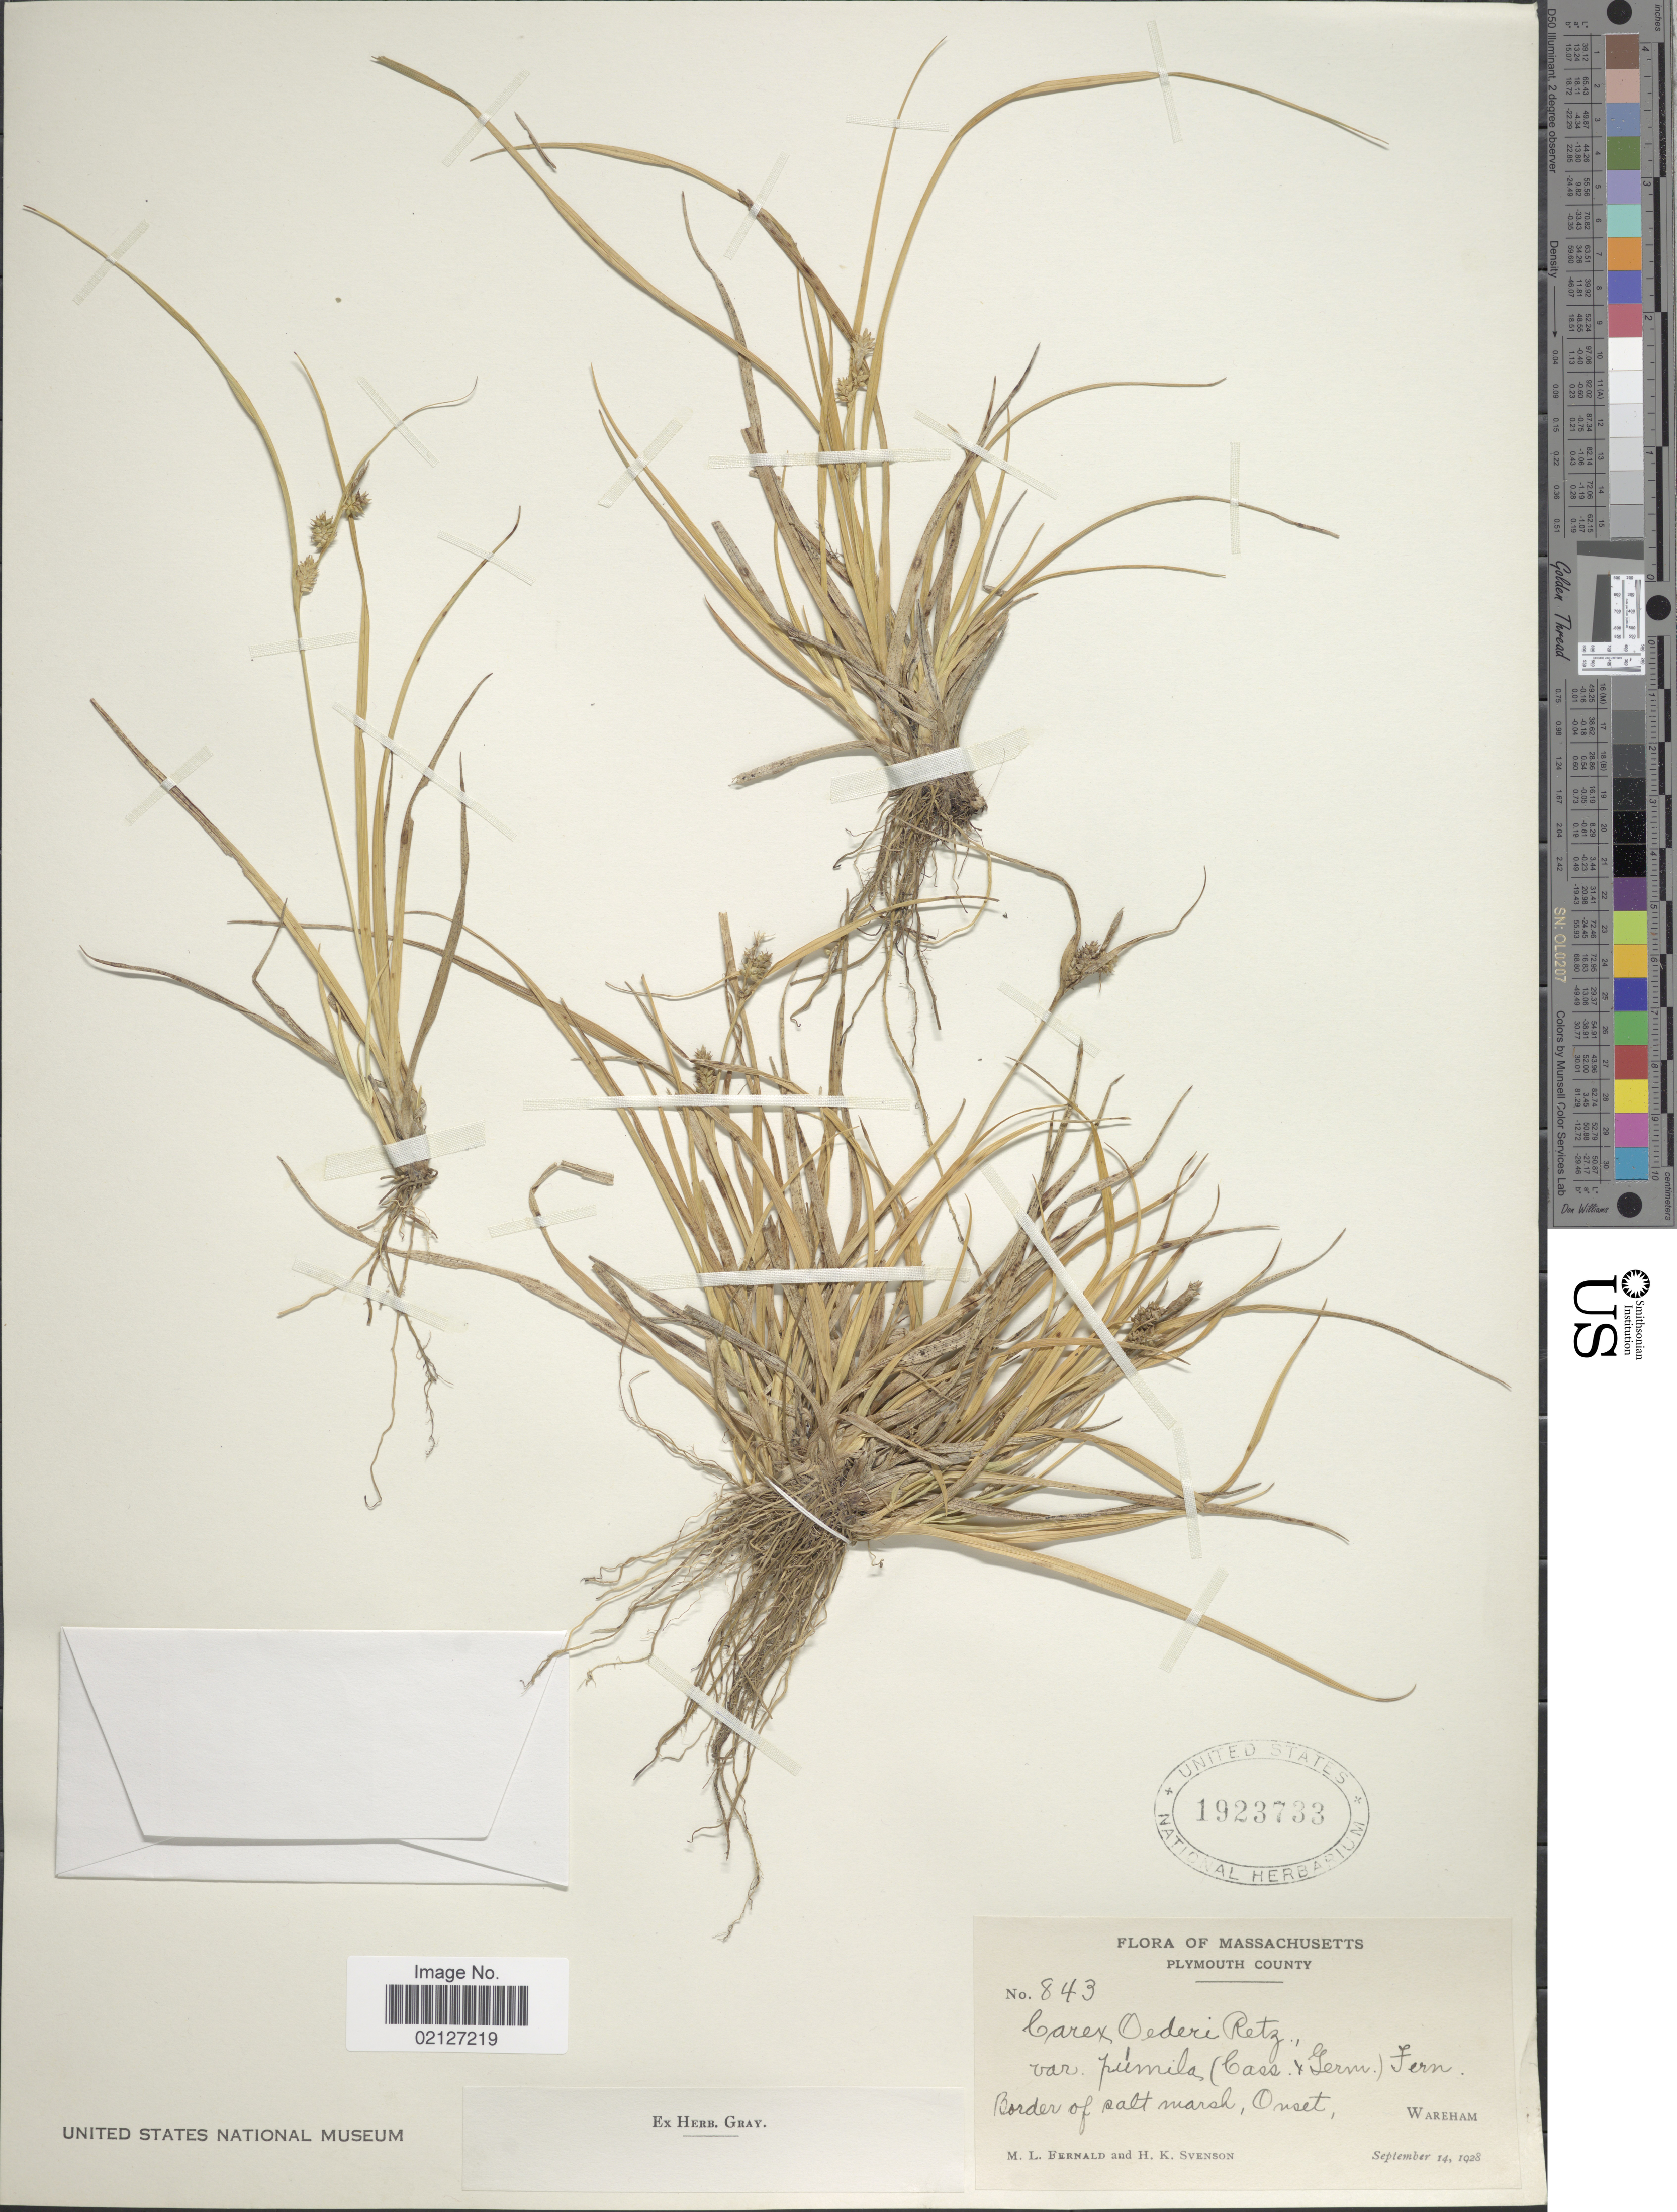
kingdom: Plantae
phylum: Tracheophyta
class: Liliopsida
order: Poales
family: Cyperaceae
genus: Carex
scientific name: Carex oederi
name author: Retz.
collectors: M. L. Fernald & H. K. Svenson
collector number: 843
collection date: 1928-09-14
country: United States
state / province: Massachusetts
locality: Plymouth County, border of salt marsh, Onset, Wareham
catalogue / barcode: US 1923733